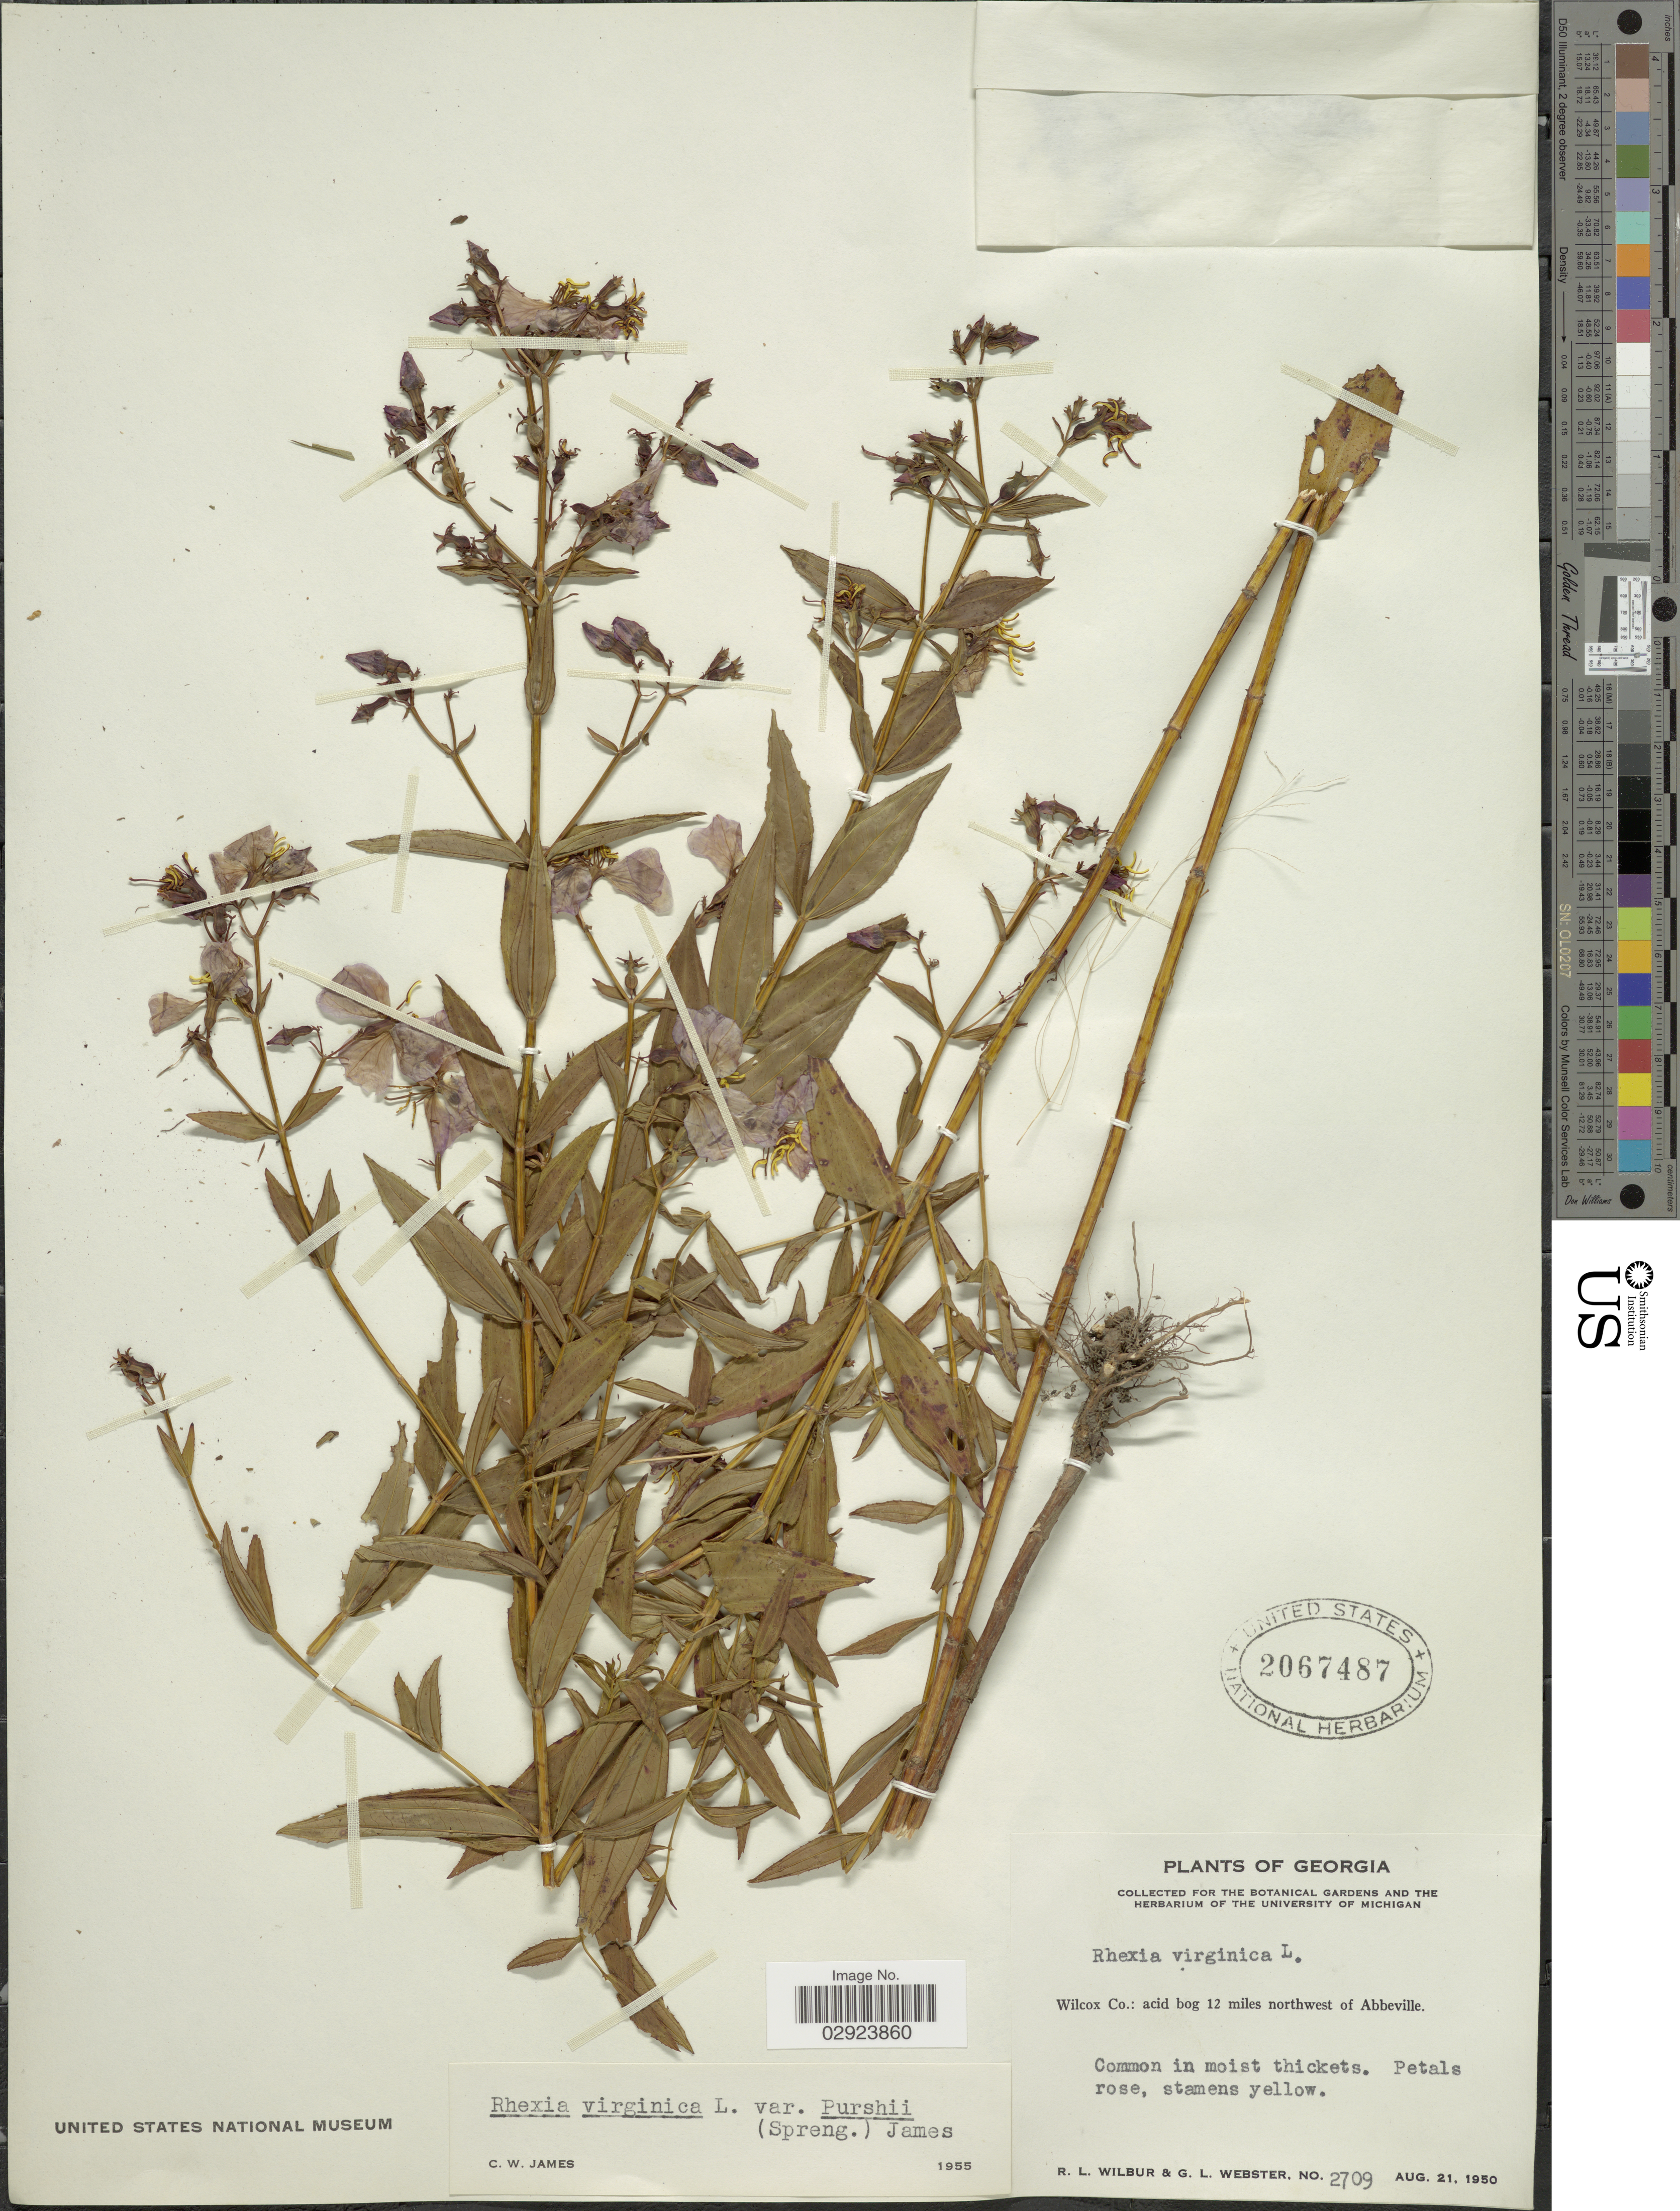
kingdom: Plantae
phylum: Tracheophyta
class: Magnoliopsida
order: Myrtales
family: Melastomataceae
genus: Rhexia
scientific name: Rhexia virginica var. purshii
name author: (Spreng.) C.W. James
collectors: R. L. Wilbur & G. L. Webster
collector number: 2709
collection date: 1950-08-21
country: United States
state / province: Georgia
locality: Wilcox Co.: acid bog 12 miles northwest of Abbeville.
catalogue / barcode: US 2067487